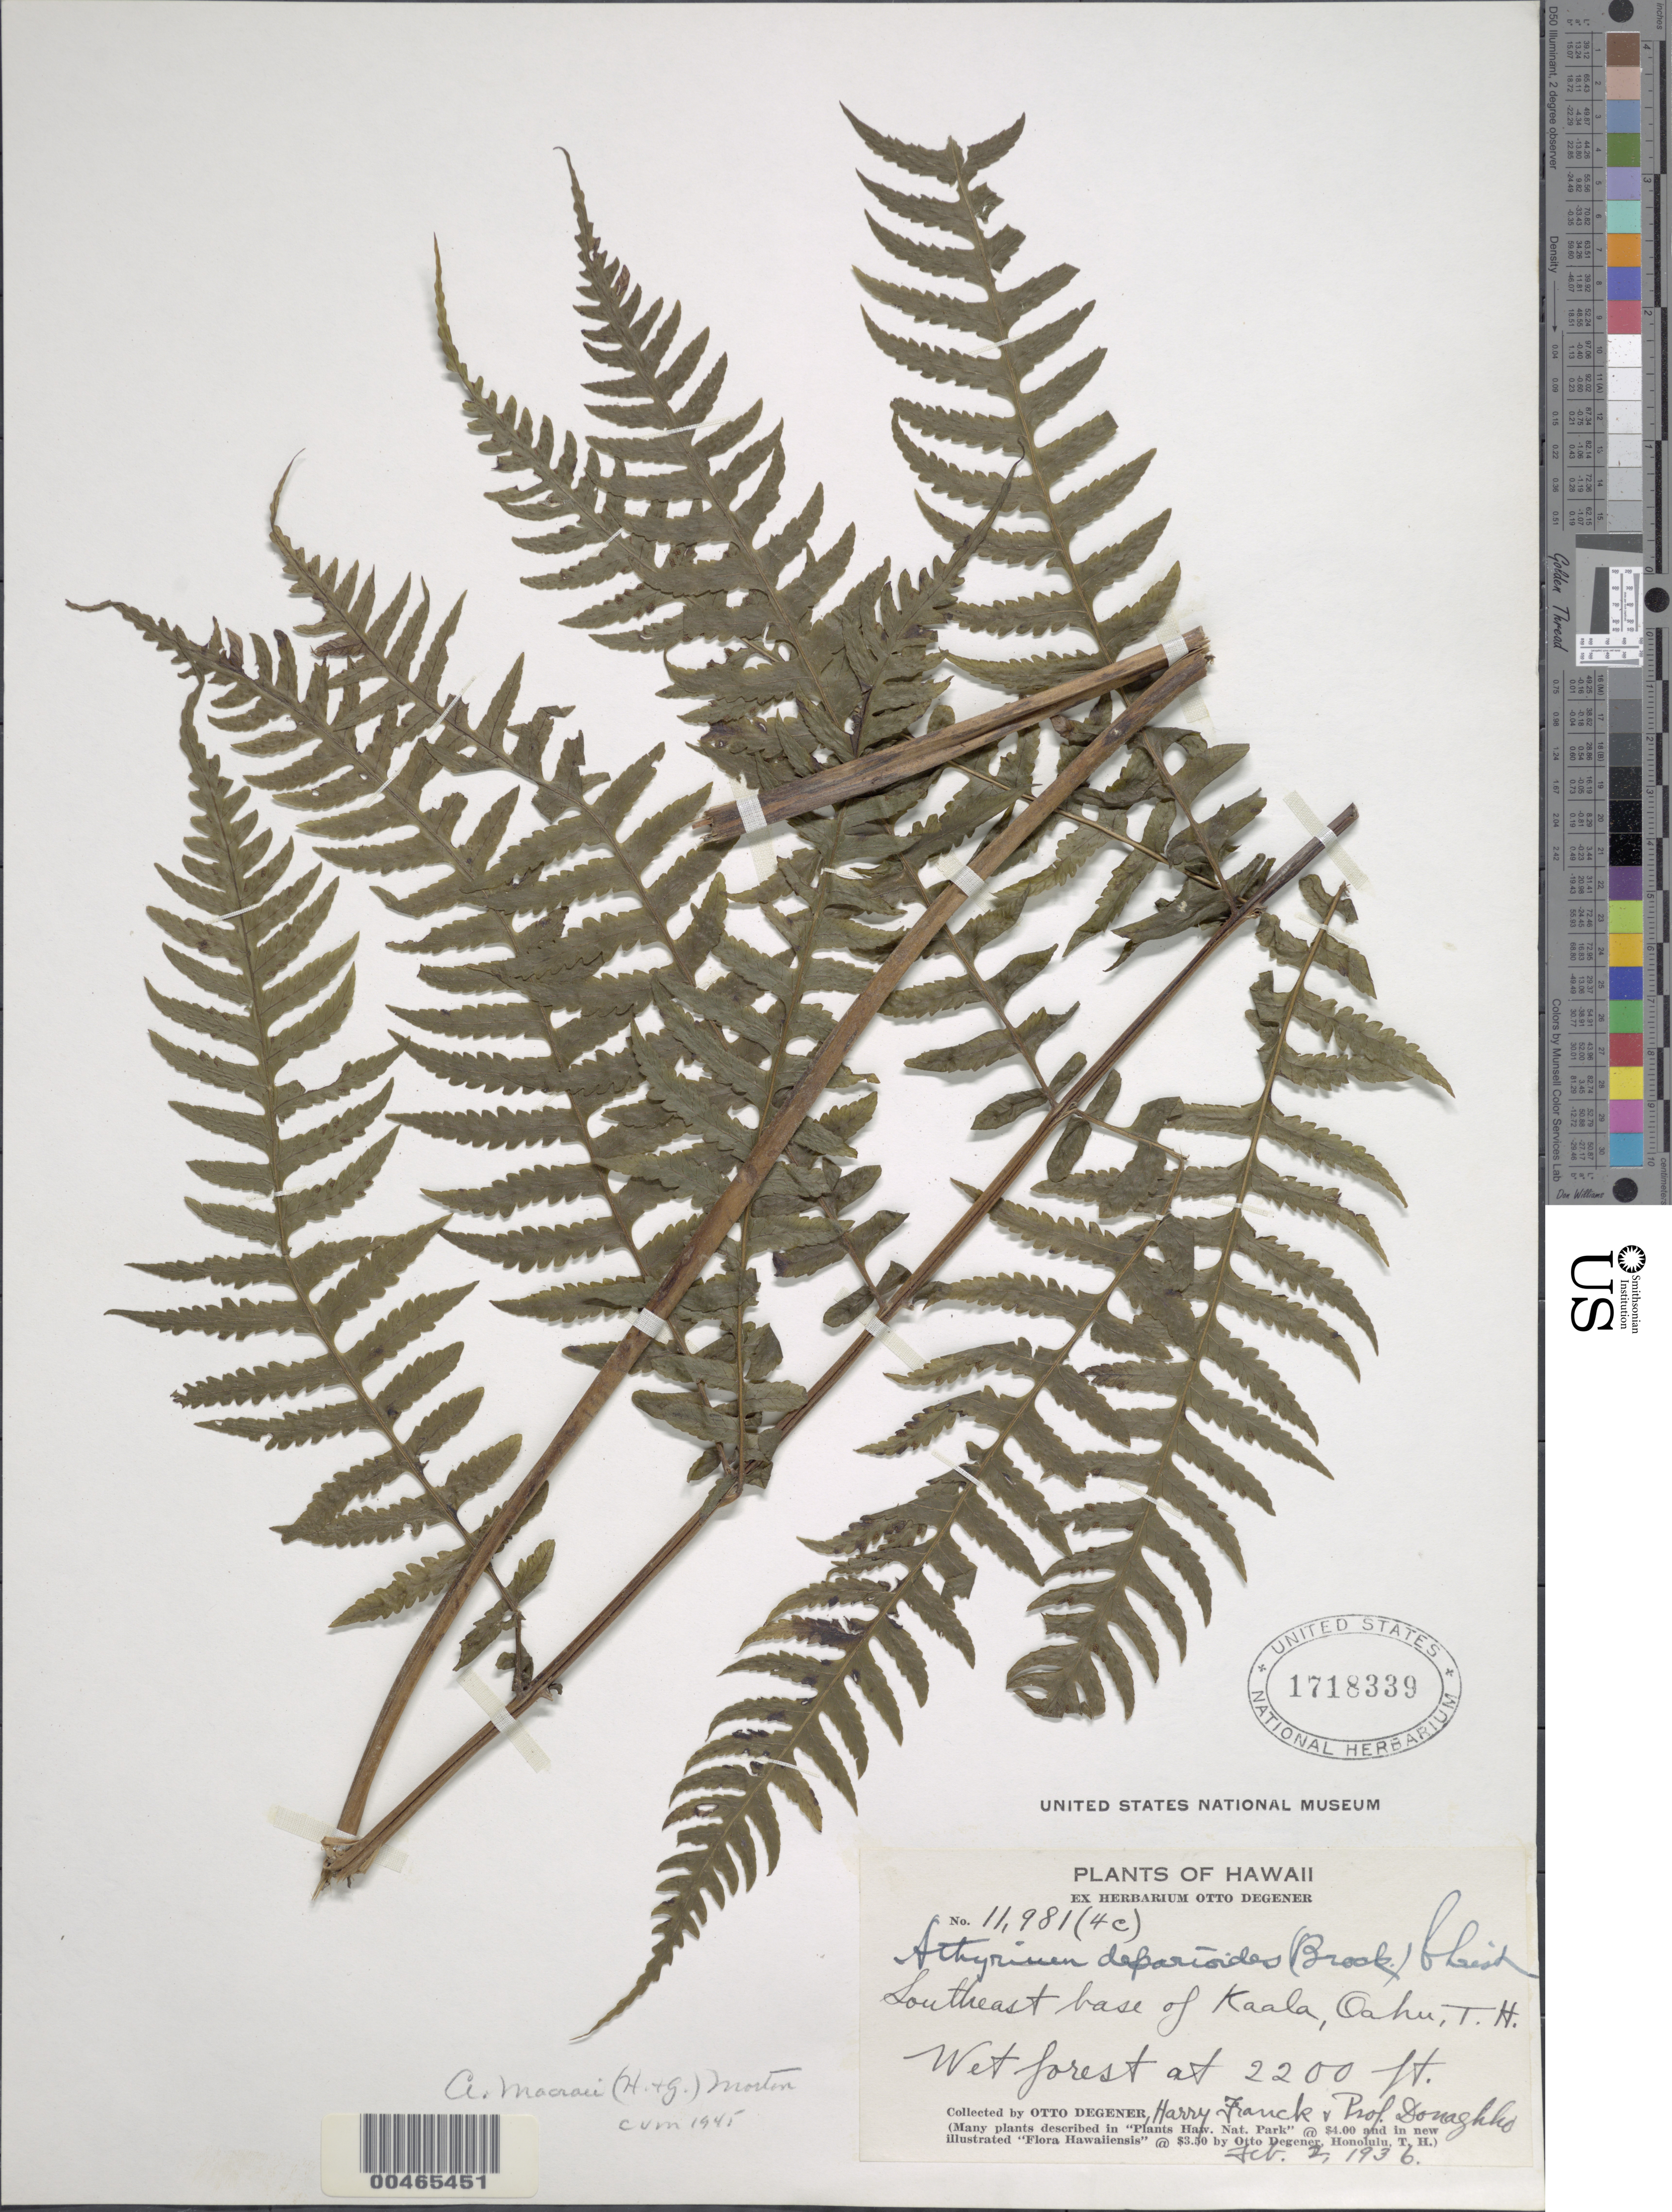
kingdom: Plantae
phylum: Tracheophyta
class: Polypodiopsida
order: Polypodiales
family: Athyriaceae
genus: Deparia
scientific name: Deparia prolifera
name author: (Kaulf.) Hook. & Grev.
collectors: O. Degener, H. Franck & P. Donaghho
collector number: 11981(4c)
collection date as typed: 2 Feb 1936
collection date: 1936-02-02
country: United States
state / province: Hawaii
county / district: Honolulu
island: Oahu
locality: SE base of Kaala, Oahu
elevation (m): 671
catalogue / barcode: US 1718339